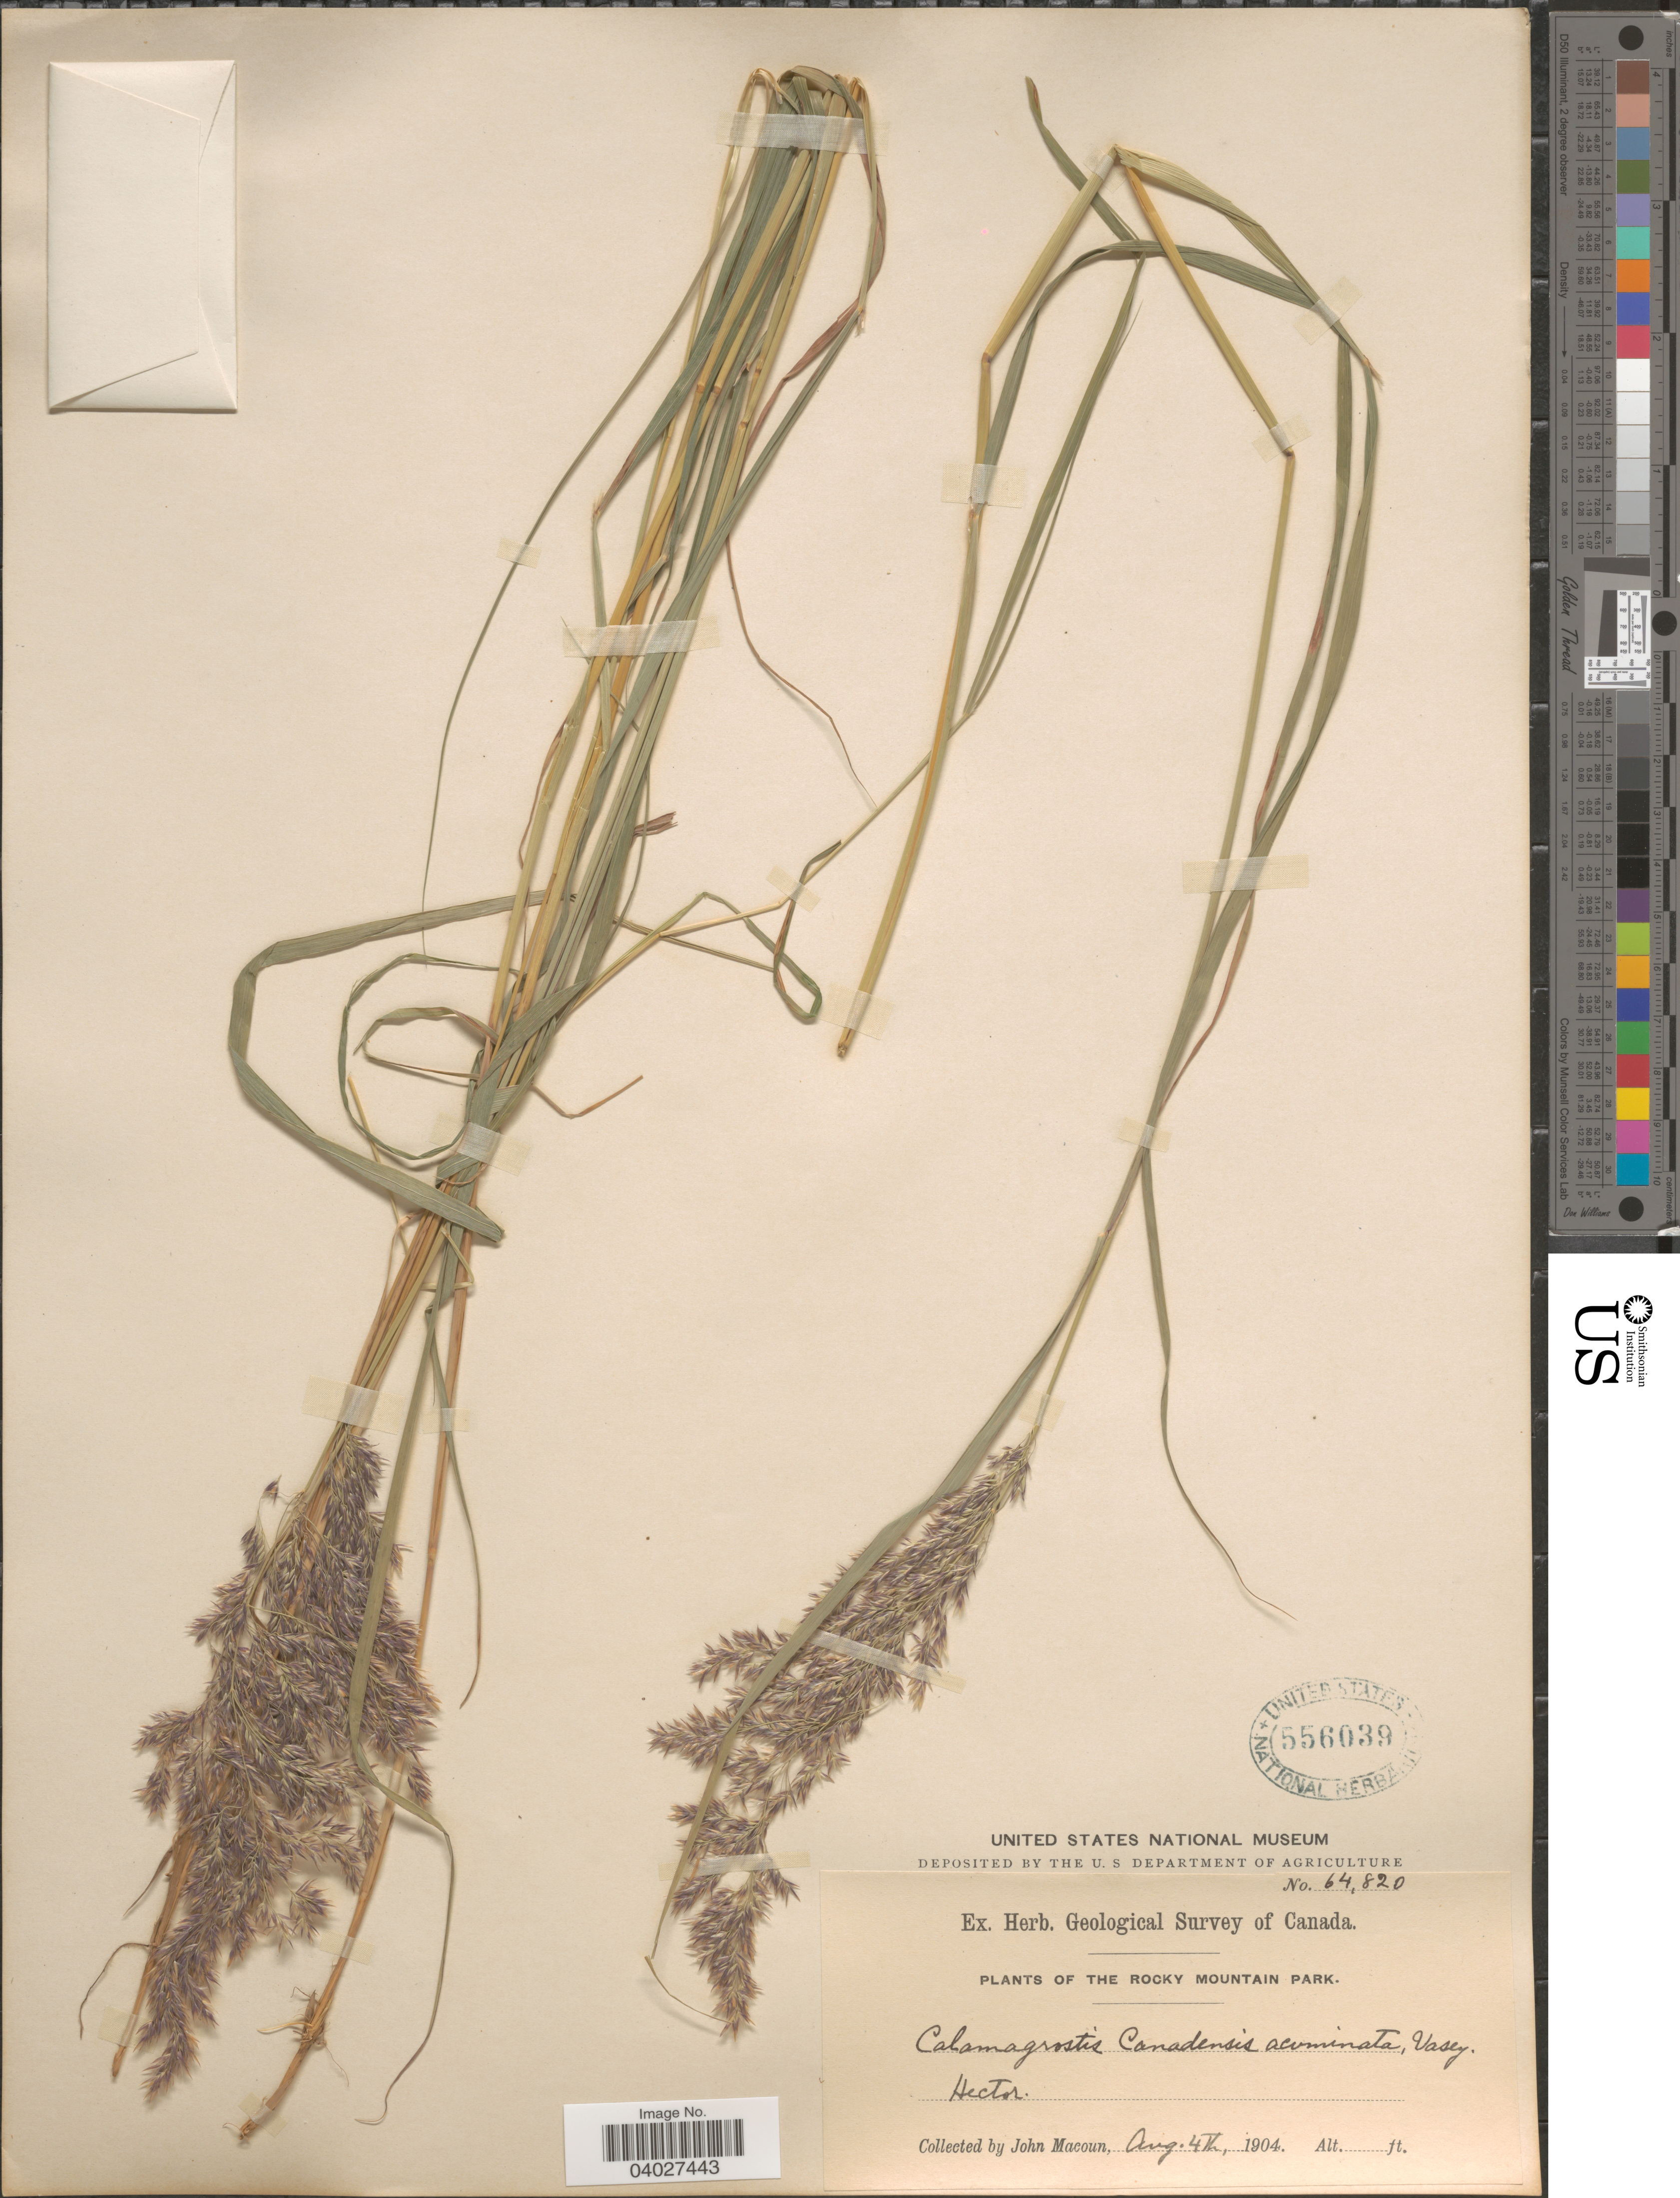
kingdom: Plantae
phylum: Tracheophyta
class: Liliopsida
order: Poales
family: Poaceae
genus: Calamagrostis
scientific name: Calamagrostis canadensis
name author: (Michx.) P. Beauv.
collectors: J. Macoun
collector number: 64820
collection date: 1904-08-04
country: Canada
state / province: Alberta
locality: The Rocky Mountain Park. Hector.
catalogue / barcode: US 556039